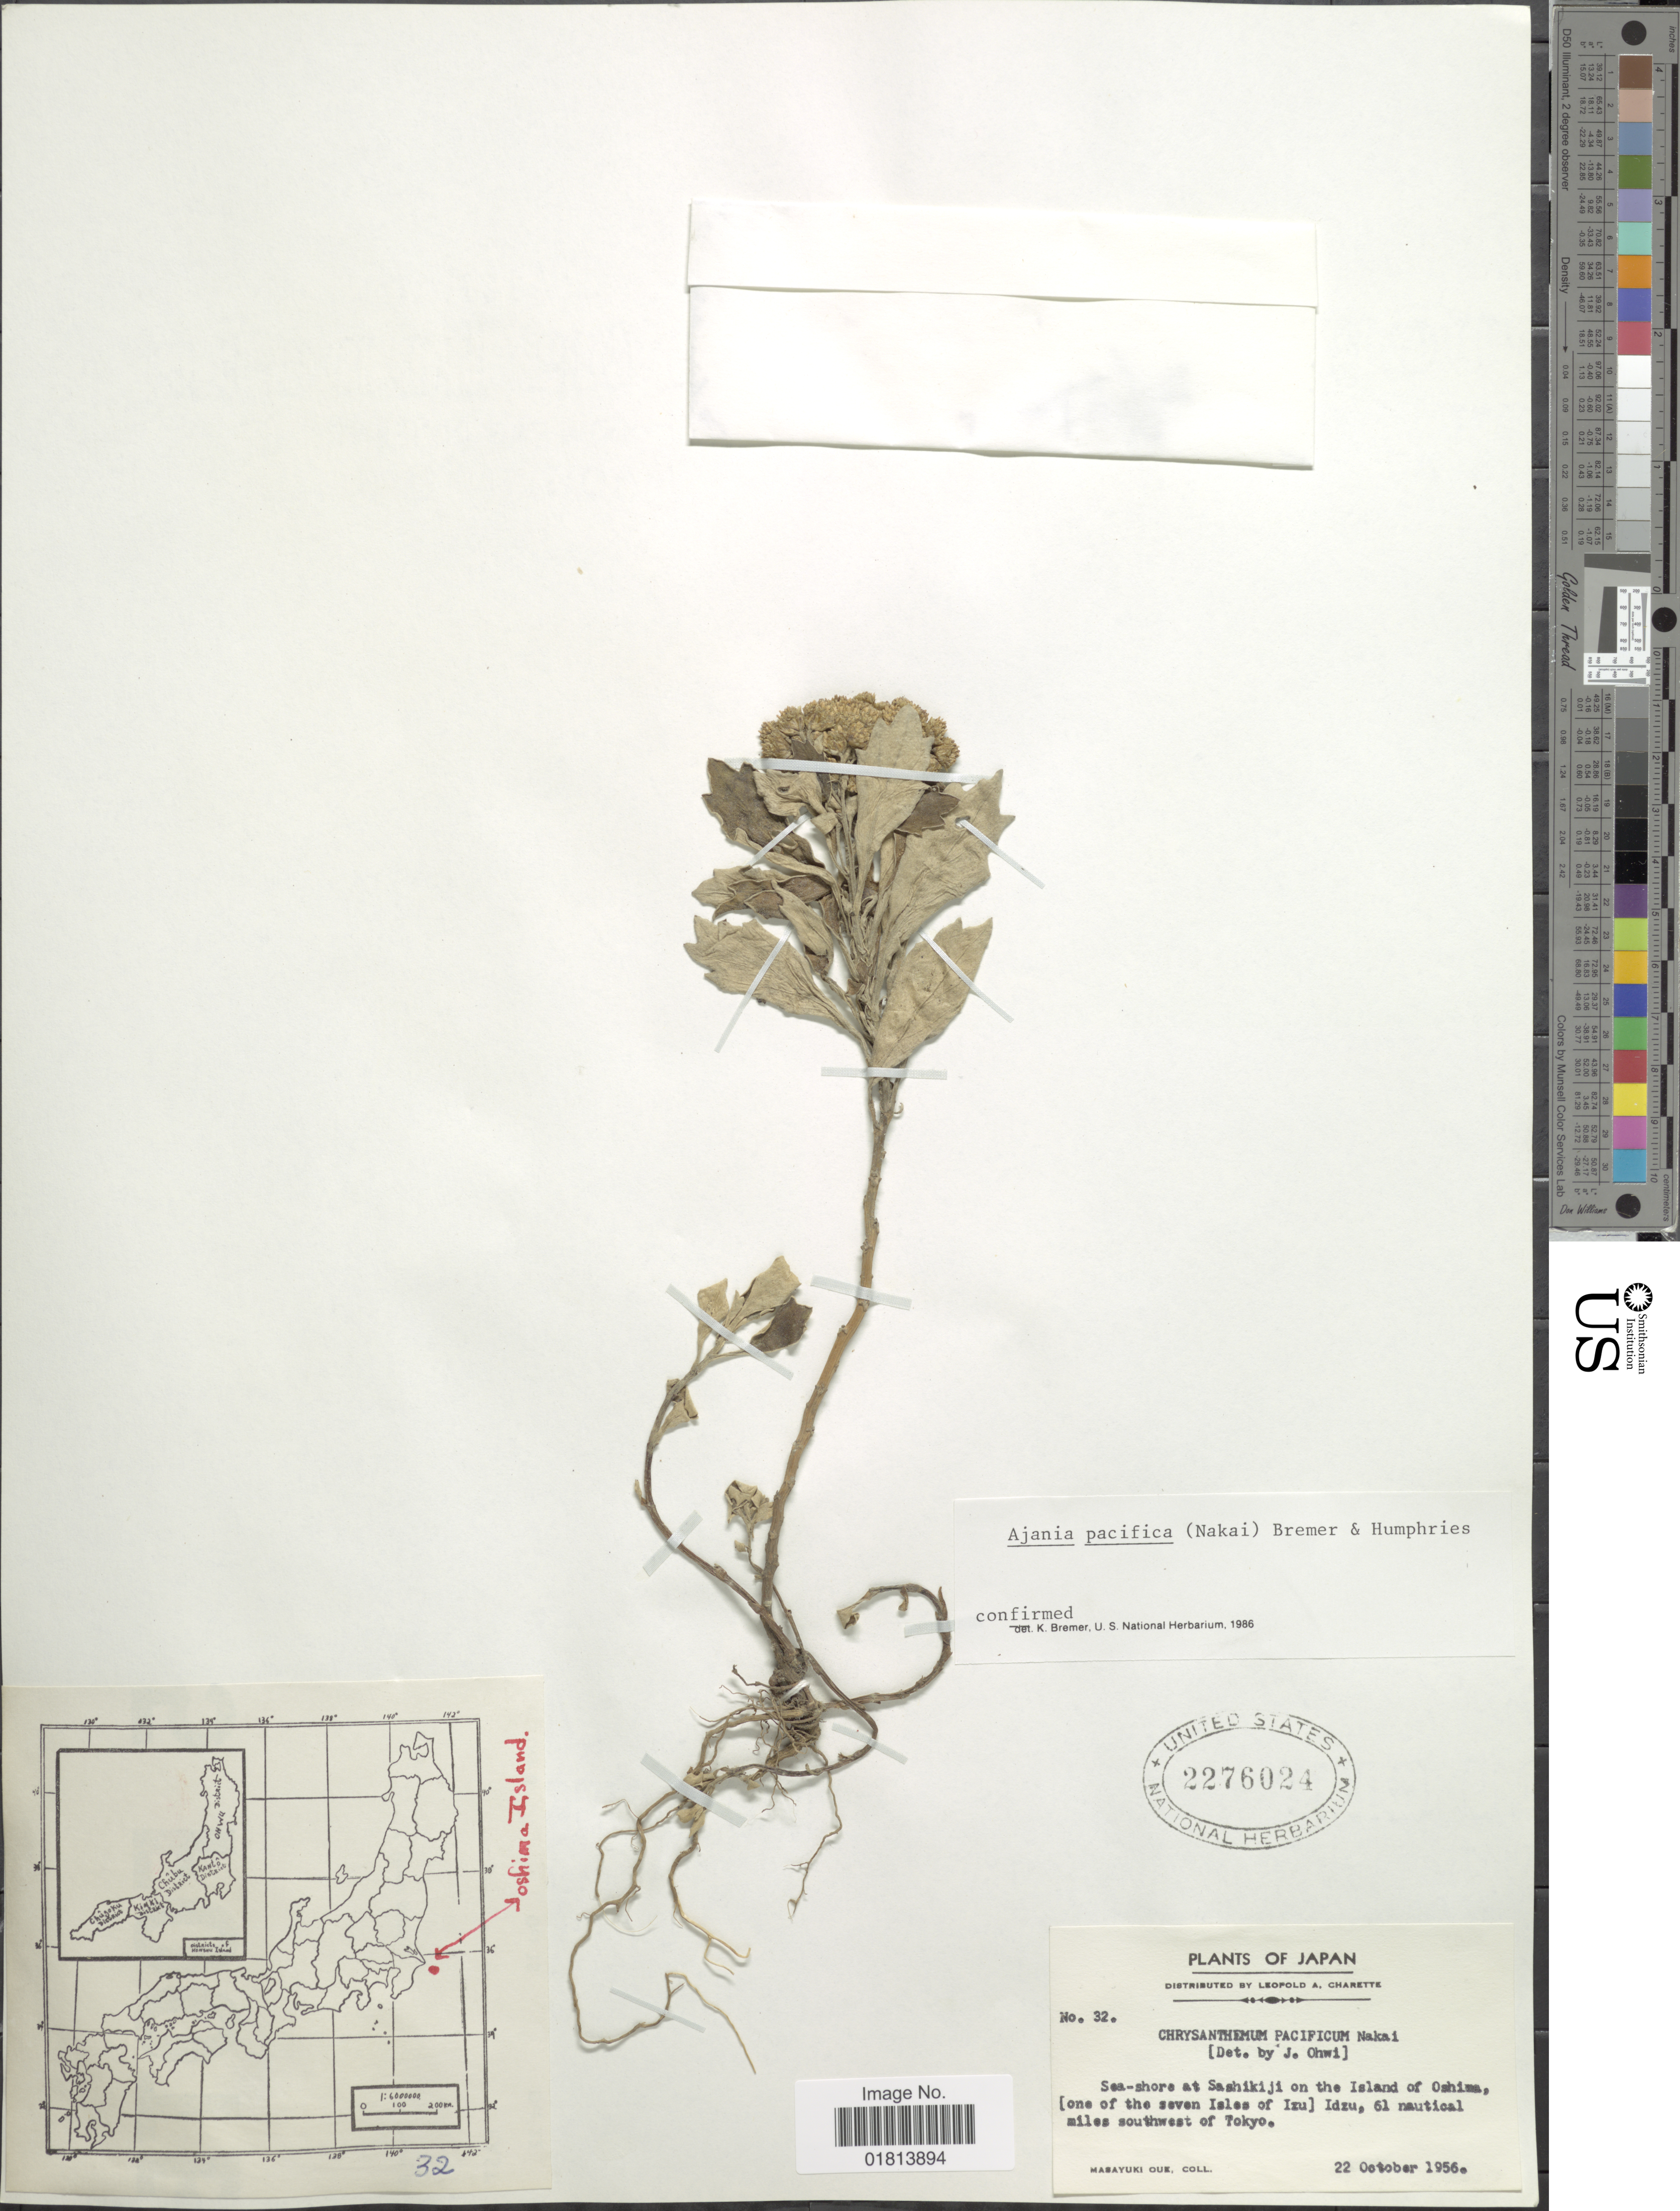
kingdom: Plantae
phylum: Tracheophyta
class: Magnoliopsida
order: Asterales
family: Asteraceae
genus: Ajania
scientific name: Ajania pacifica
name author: Nakai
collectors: M. Oue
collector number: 32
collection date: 1956-10-22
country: Japan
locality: Sea-shore at Sashikiji on the Island of Oshima, (one of the seven Isles of Izu) Idzu, 61 nautical miles southwest of Tokyo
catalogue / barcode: US 2276024